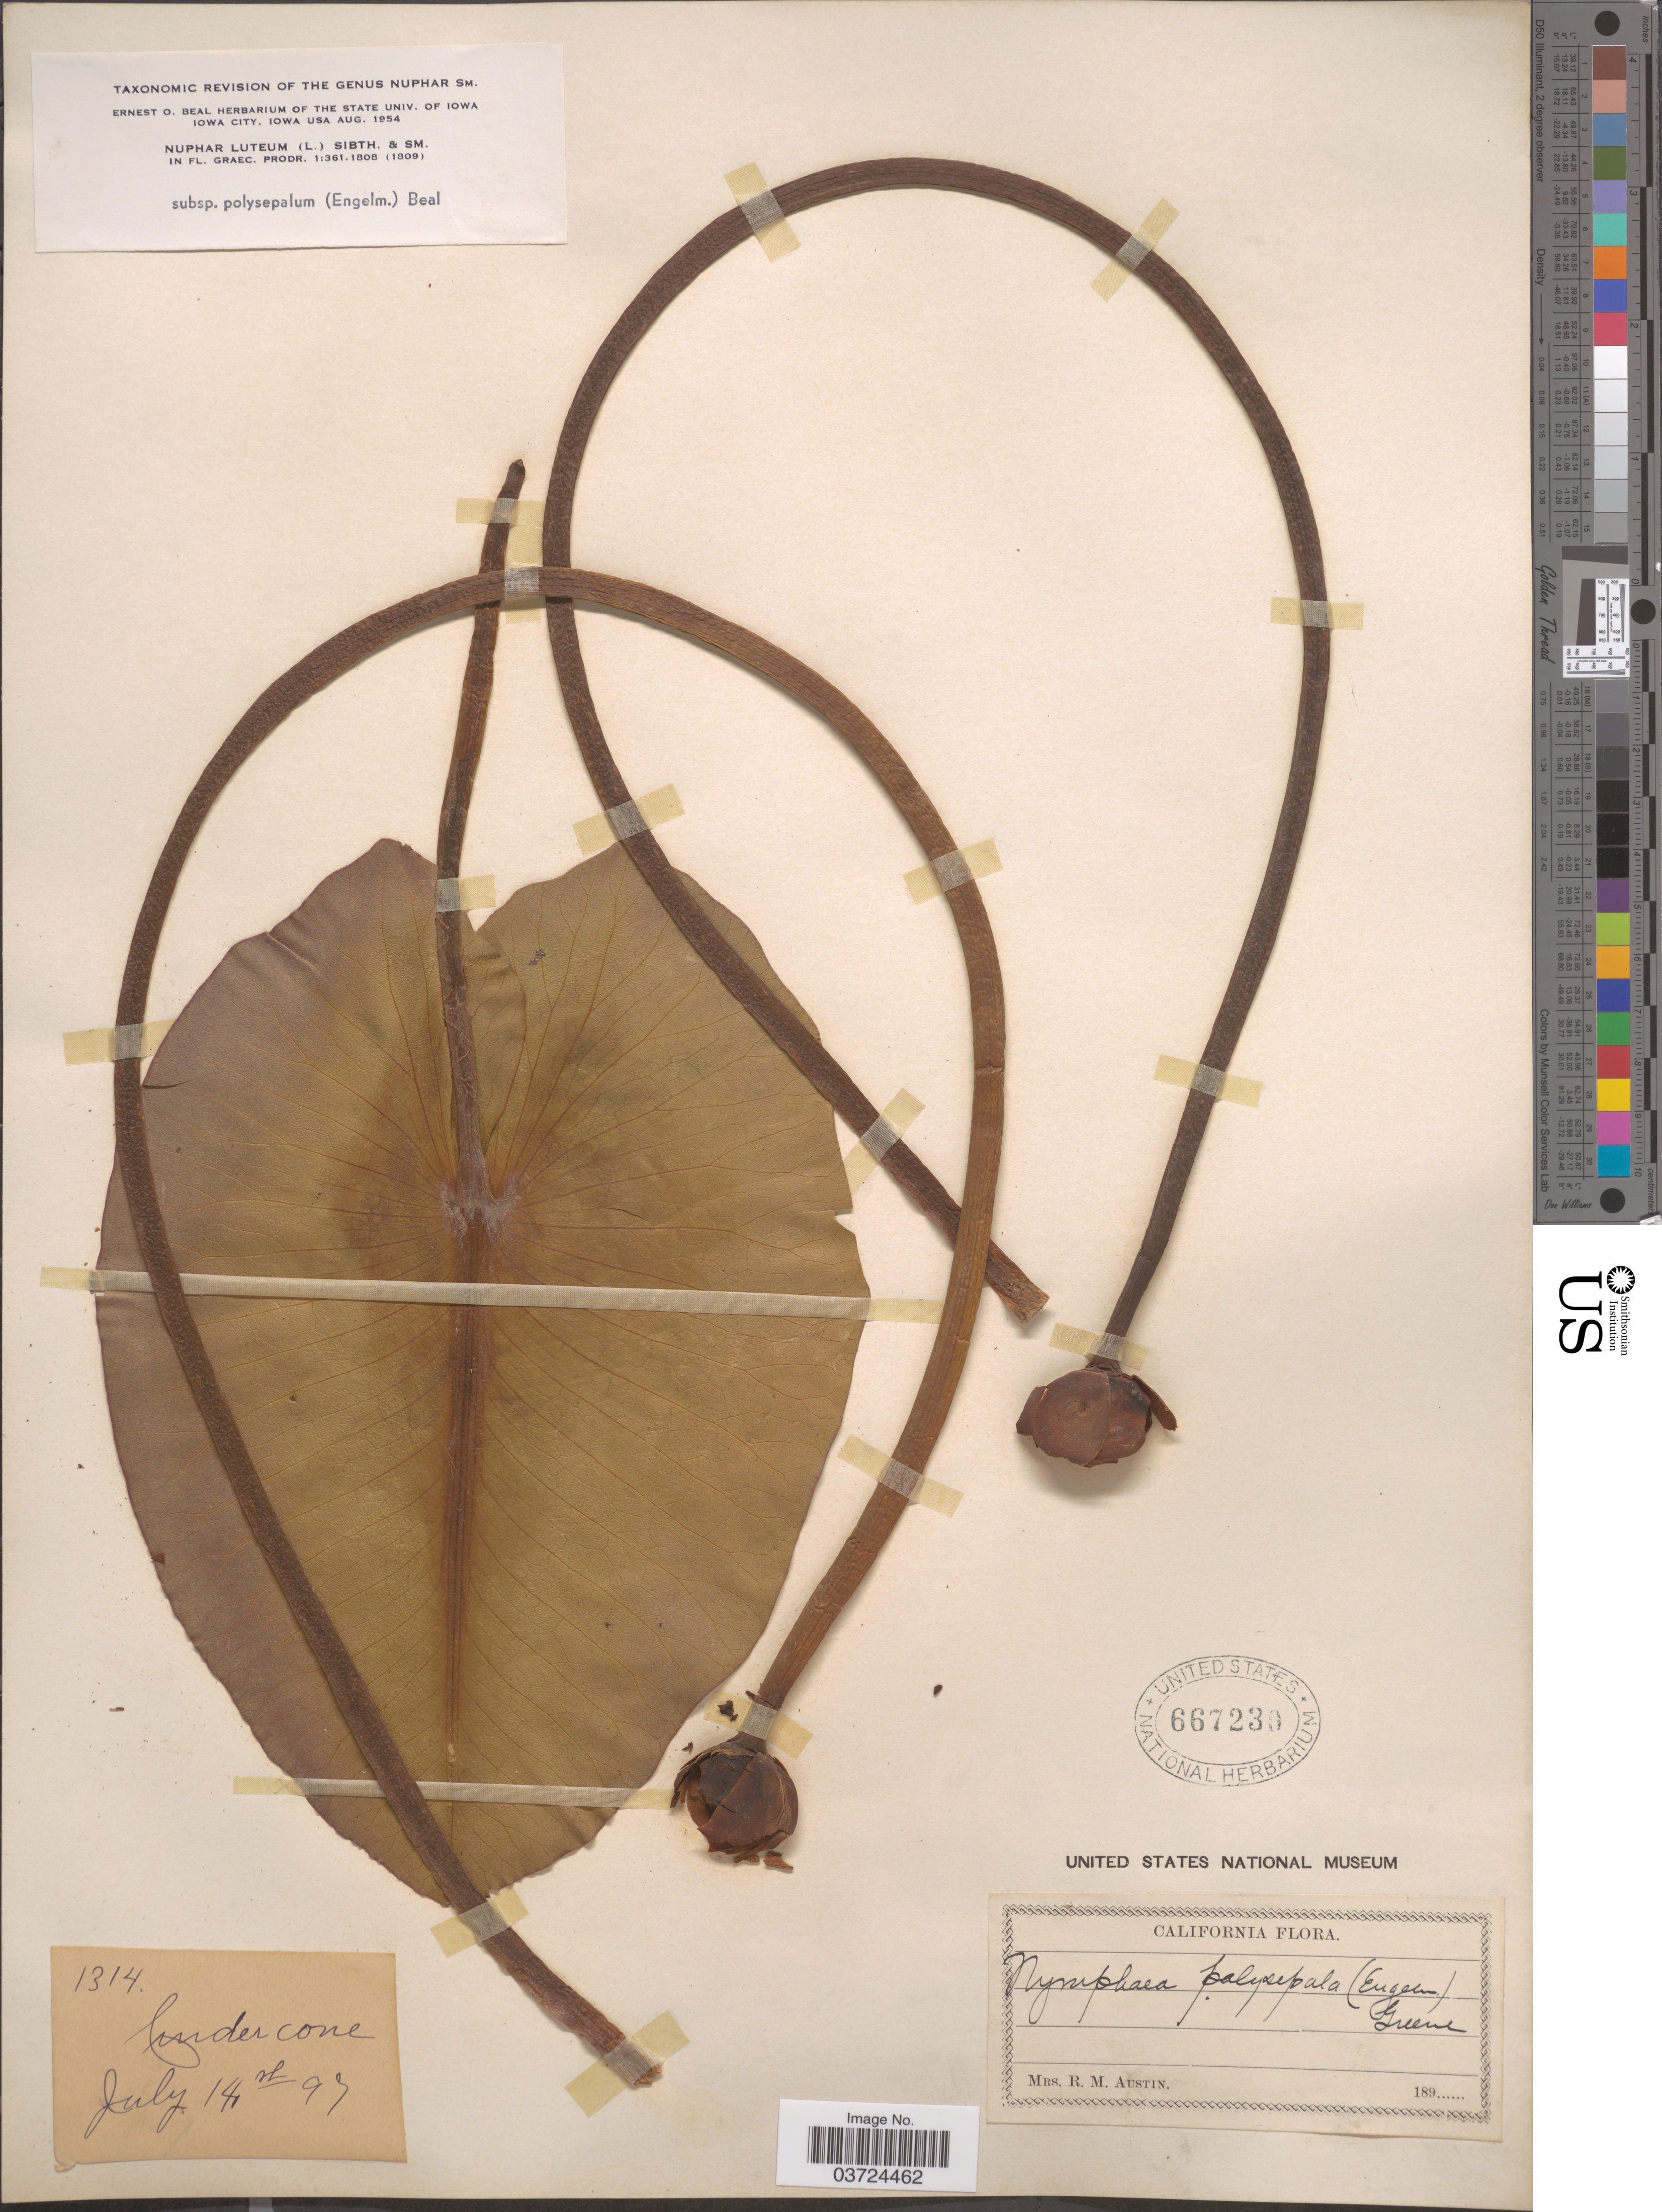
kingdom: Plantae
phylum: Tracheophyta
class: Magnoliopsida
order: Nymphaeales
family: Nymphaeaceae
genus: Nuphar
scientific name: Nuphar polysepala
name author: Englem.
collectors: R. Austin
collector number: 1314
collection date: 1897-07-14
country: United States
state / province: California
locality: Cinder cone.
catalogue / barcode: US 667230